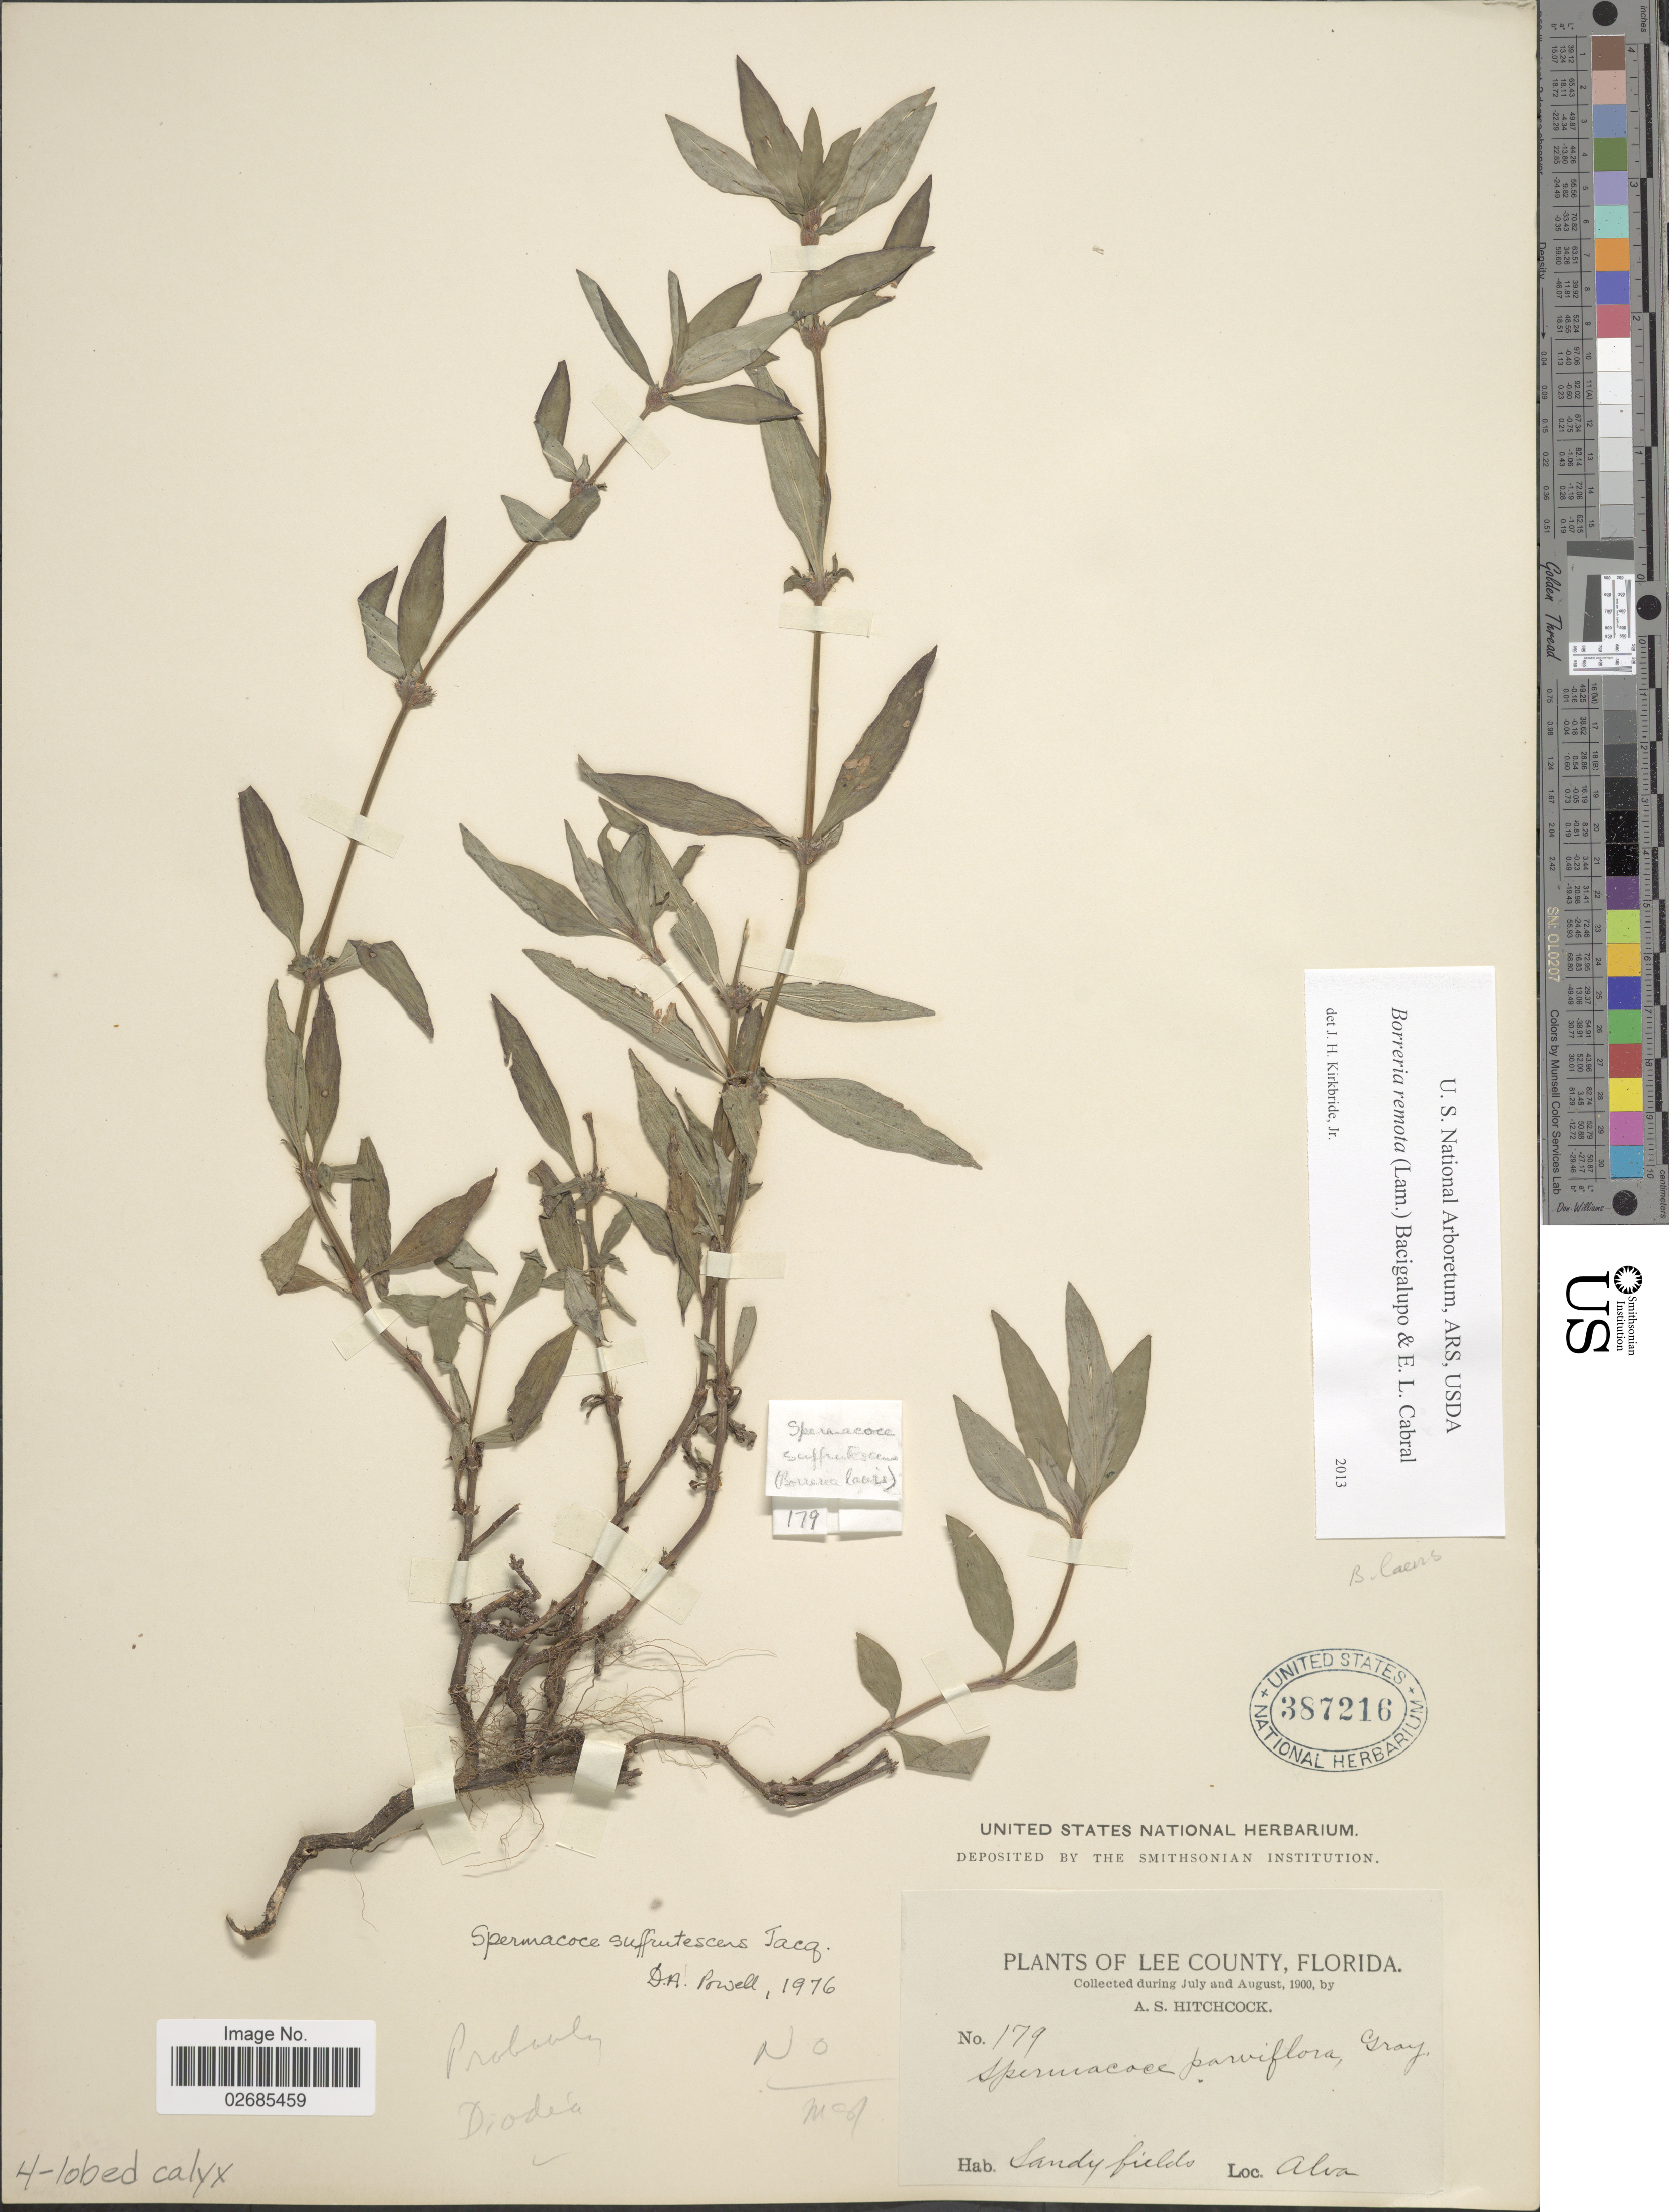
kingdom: Plantae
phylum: Tracheophyta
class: Magnoliopsida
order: Gentianales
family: Rubiaceae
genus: Borreria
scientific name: Borreria remota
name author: (Lam.) Bacigalupo & E.L. Cabral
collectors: A. S. Hitchcock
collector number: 179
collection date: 1900-07/1900-08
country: United States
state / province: Florida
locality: Lee County. Alva.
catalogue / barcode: US 387216